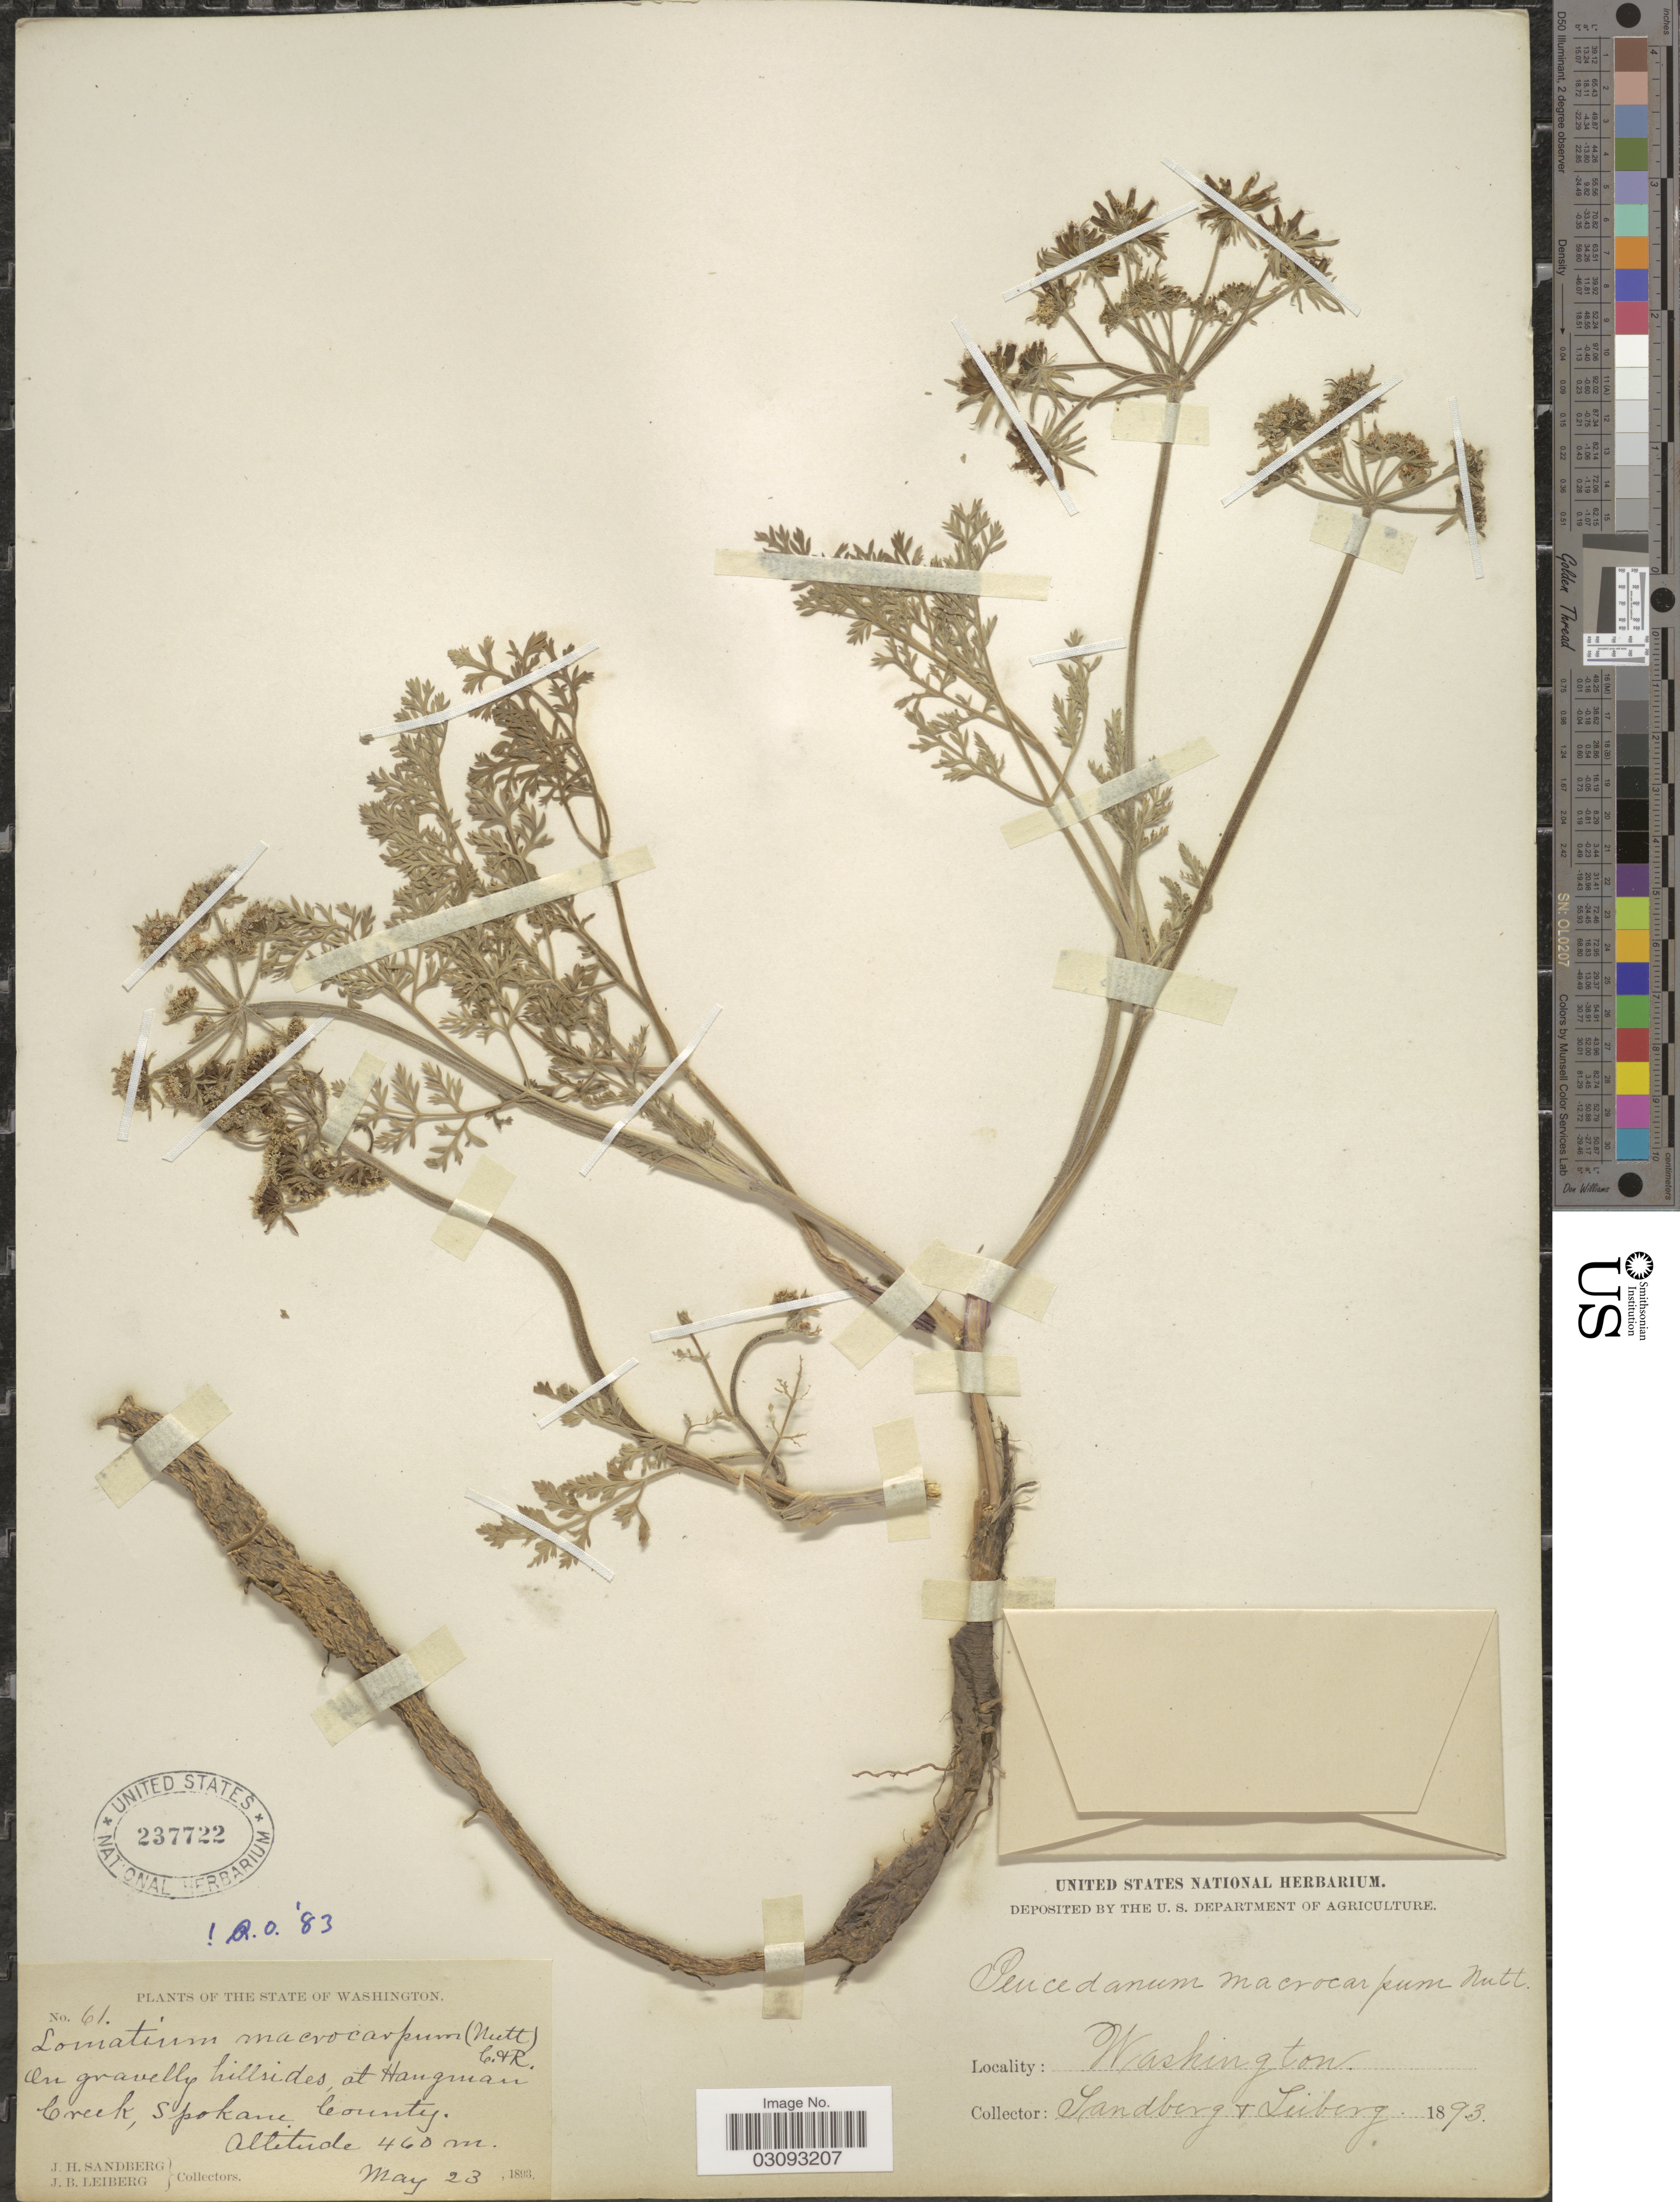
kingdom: Plantae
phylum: Tracheophyta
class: Magnoliopsida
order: Apiales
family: Apiaceae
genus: Lomatium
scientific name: Lomatium ambiguum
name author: (Nutt.) Coult. & Rose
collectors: J. H. Sandberg & J. B. Leiberg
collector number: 61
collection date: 1893-05-23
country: United States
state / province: Washington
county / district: Spokane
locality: Hangman Creek, Spokane County.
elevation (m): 460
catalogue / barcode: US 237722